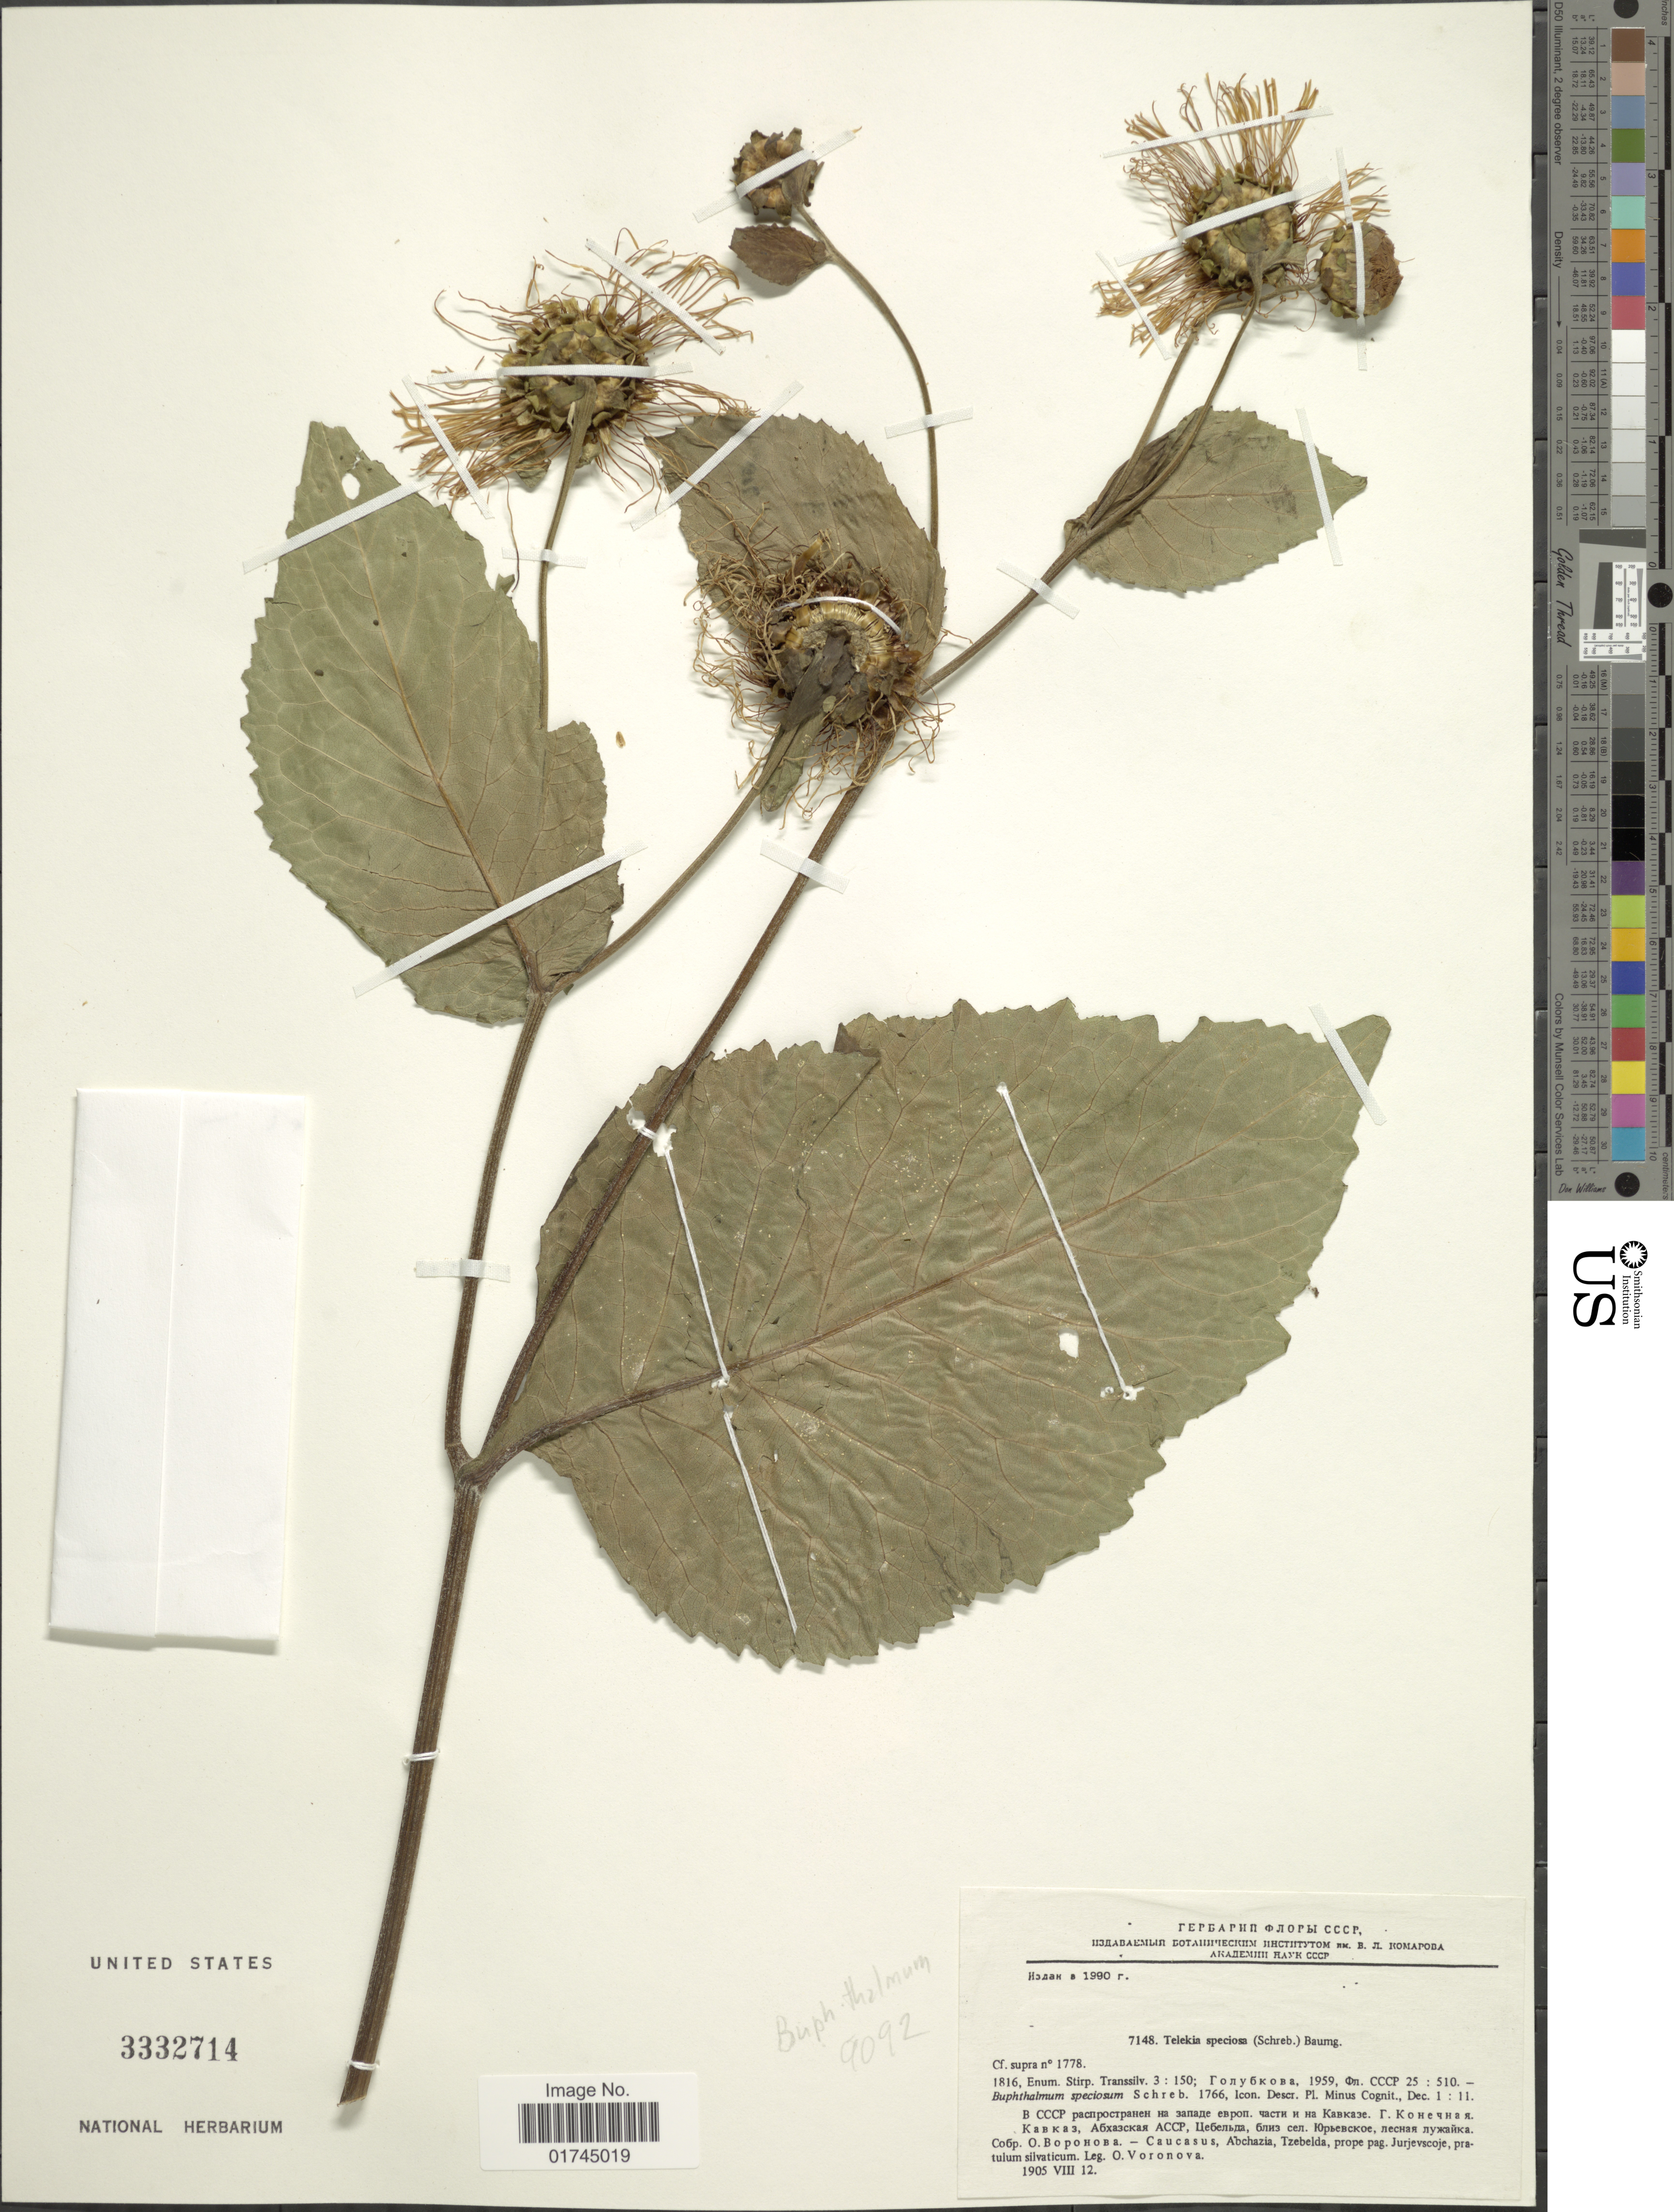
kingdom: Plantae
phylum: Tracheophyta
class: Magnoliopsida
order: Asterales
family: Asteraceae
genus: Buphthalmum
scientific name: Buphthalmum speciosum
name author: Schreb.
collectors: O. Voronova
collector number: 1990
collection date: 1905-08-12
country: Georgia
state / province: Abkhazia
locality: Caucasus, Abchazia, Tzebelda, prope pag. Jurjevscoje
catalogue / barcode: US 3332714